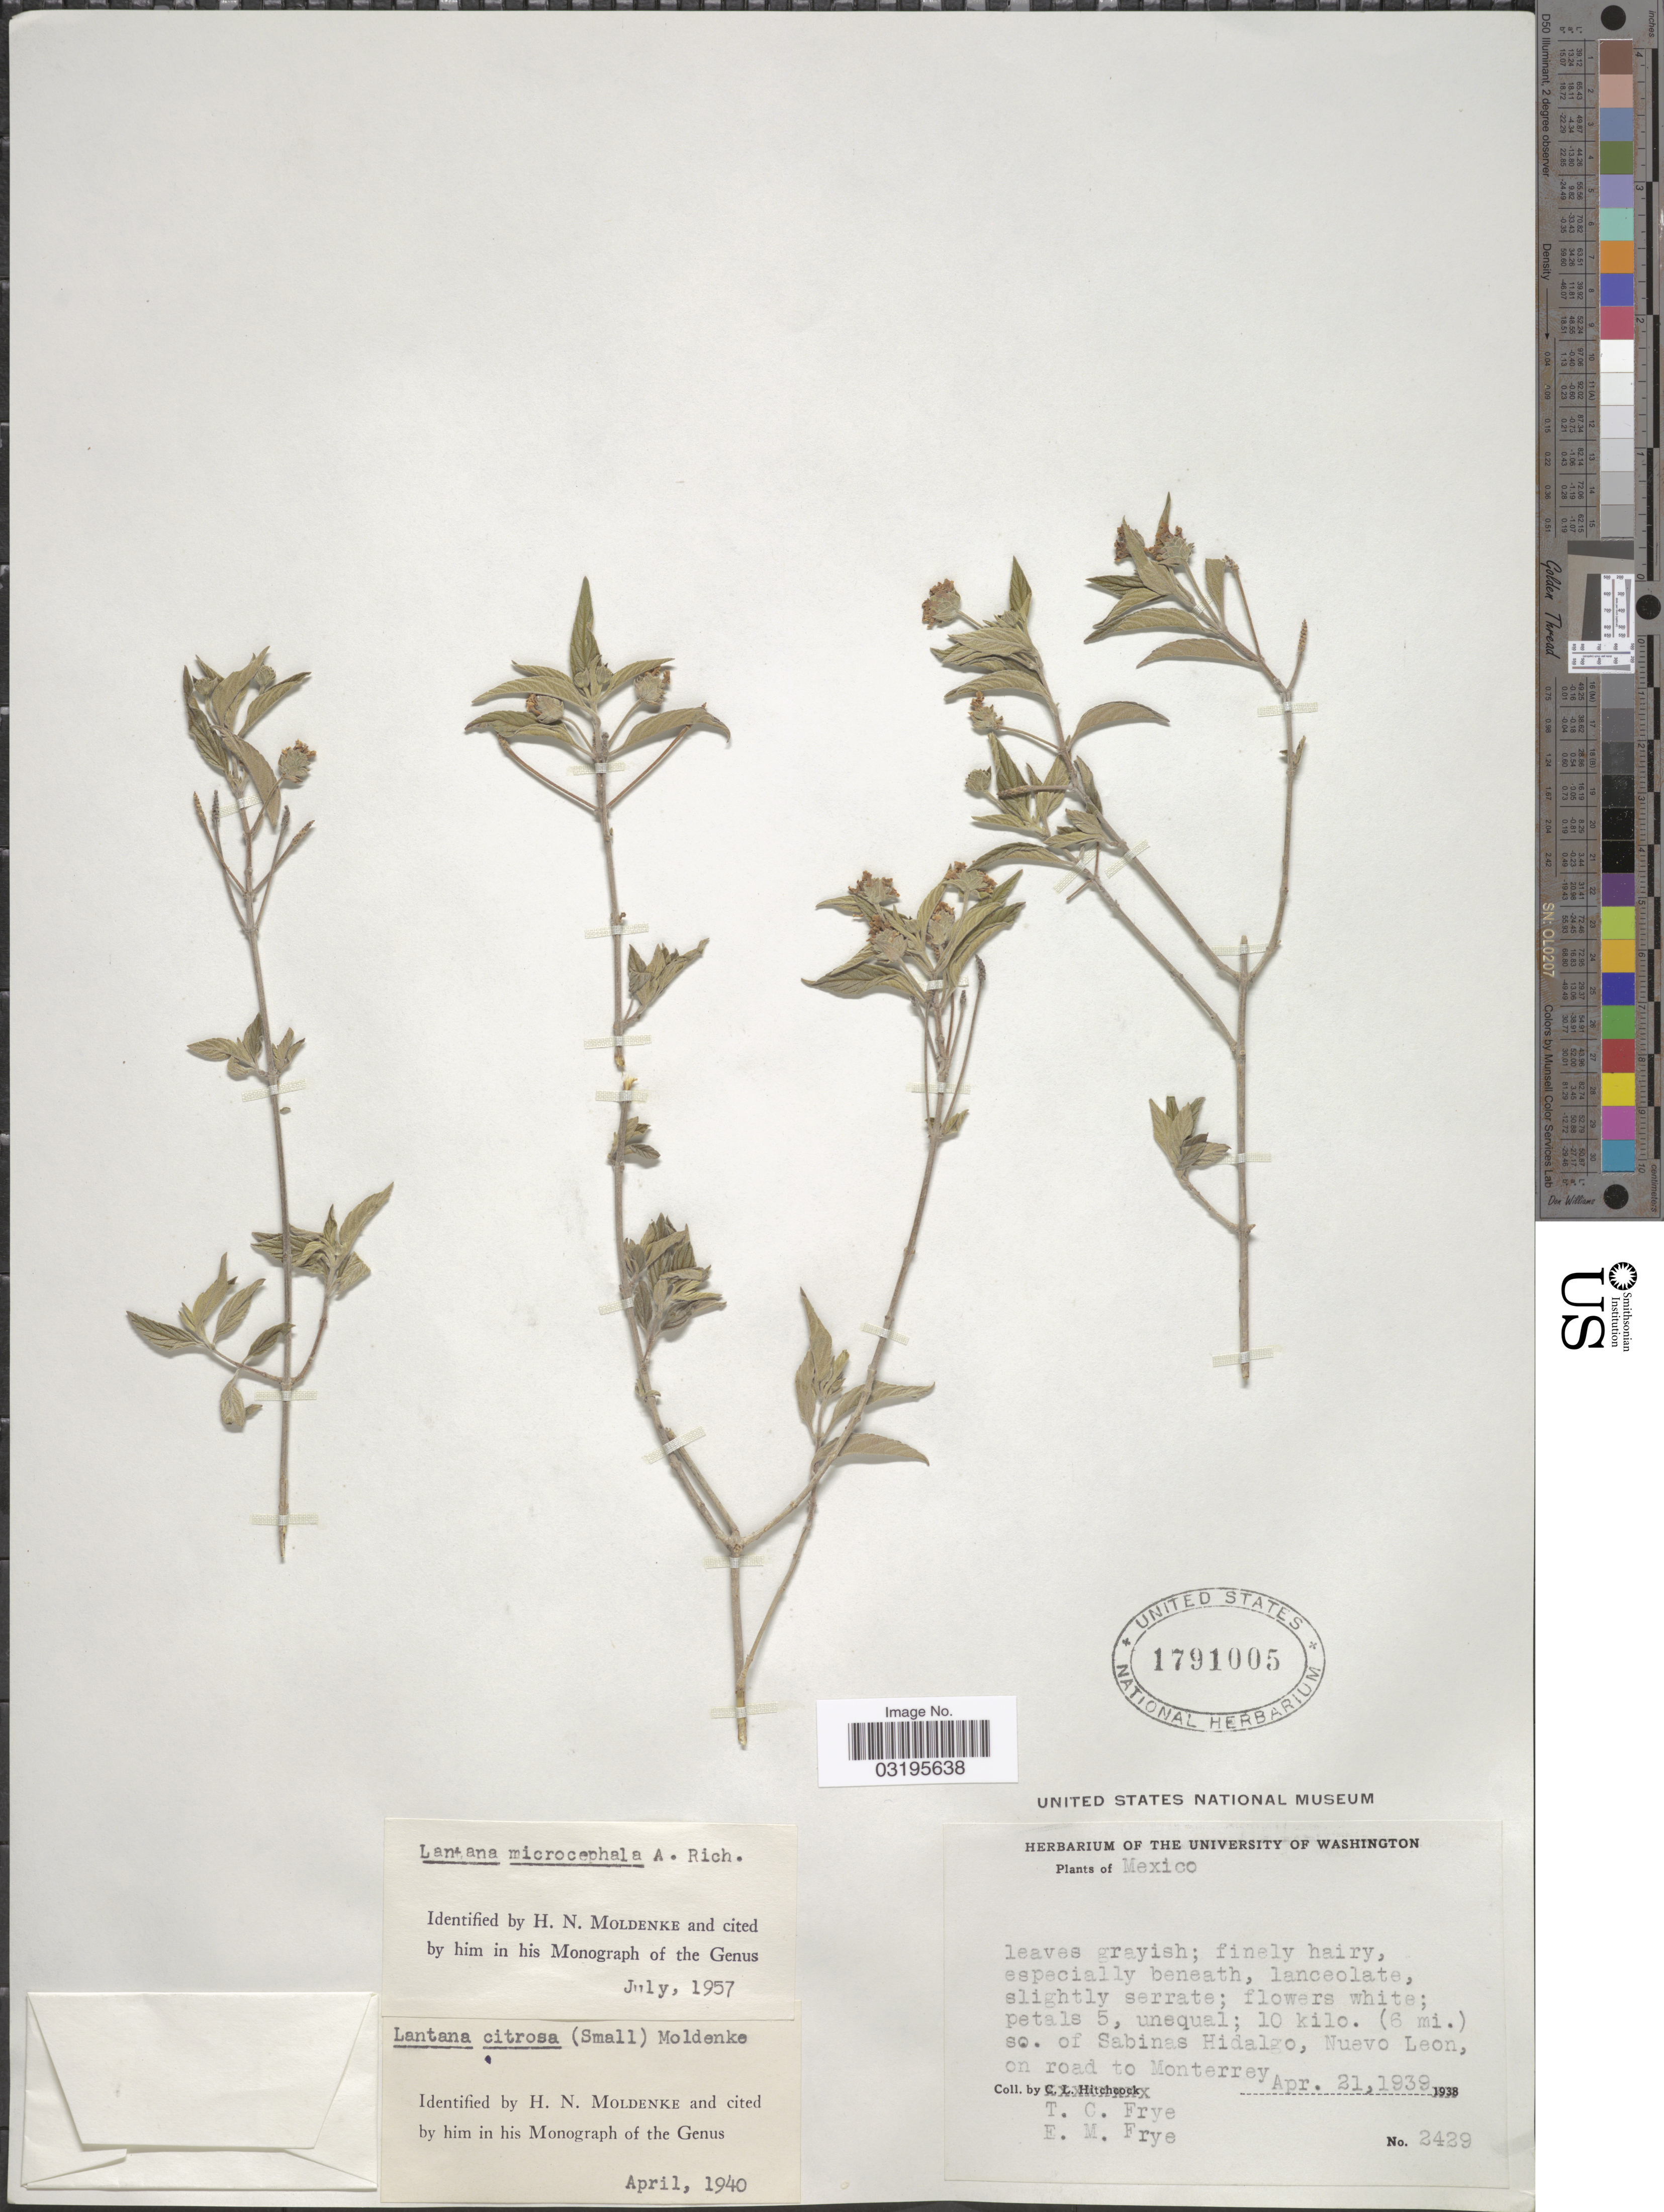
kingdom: Plantae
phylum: Tracheophyta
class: Magnoliopsida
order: Lamiales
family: Verbenaceae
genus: Lantana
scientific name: Lantana microcephala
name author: A. Rich. in Sagra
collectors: T. C. Frye & E. Frye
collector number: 2429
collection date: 1939-04-21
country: Mexico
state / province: Nuevo León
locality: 10 kilo. (6 mi.) so. of Sabinas Hidalgo, on road to Monterrey.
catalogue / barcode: US 1791005